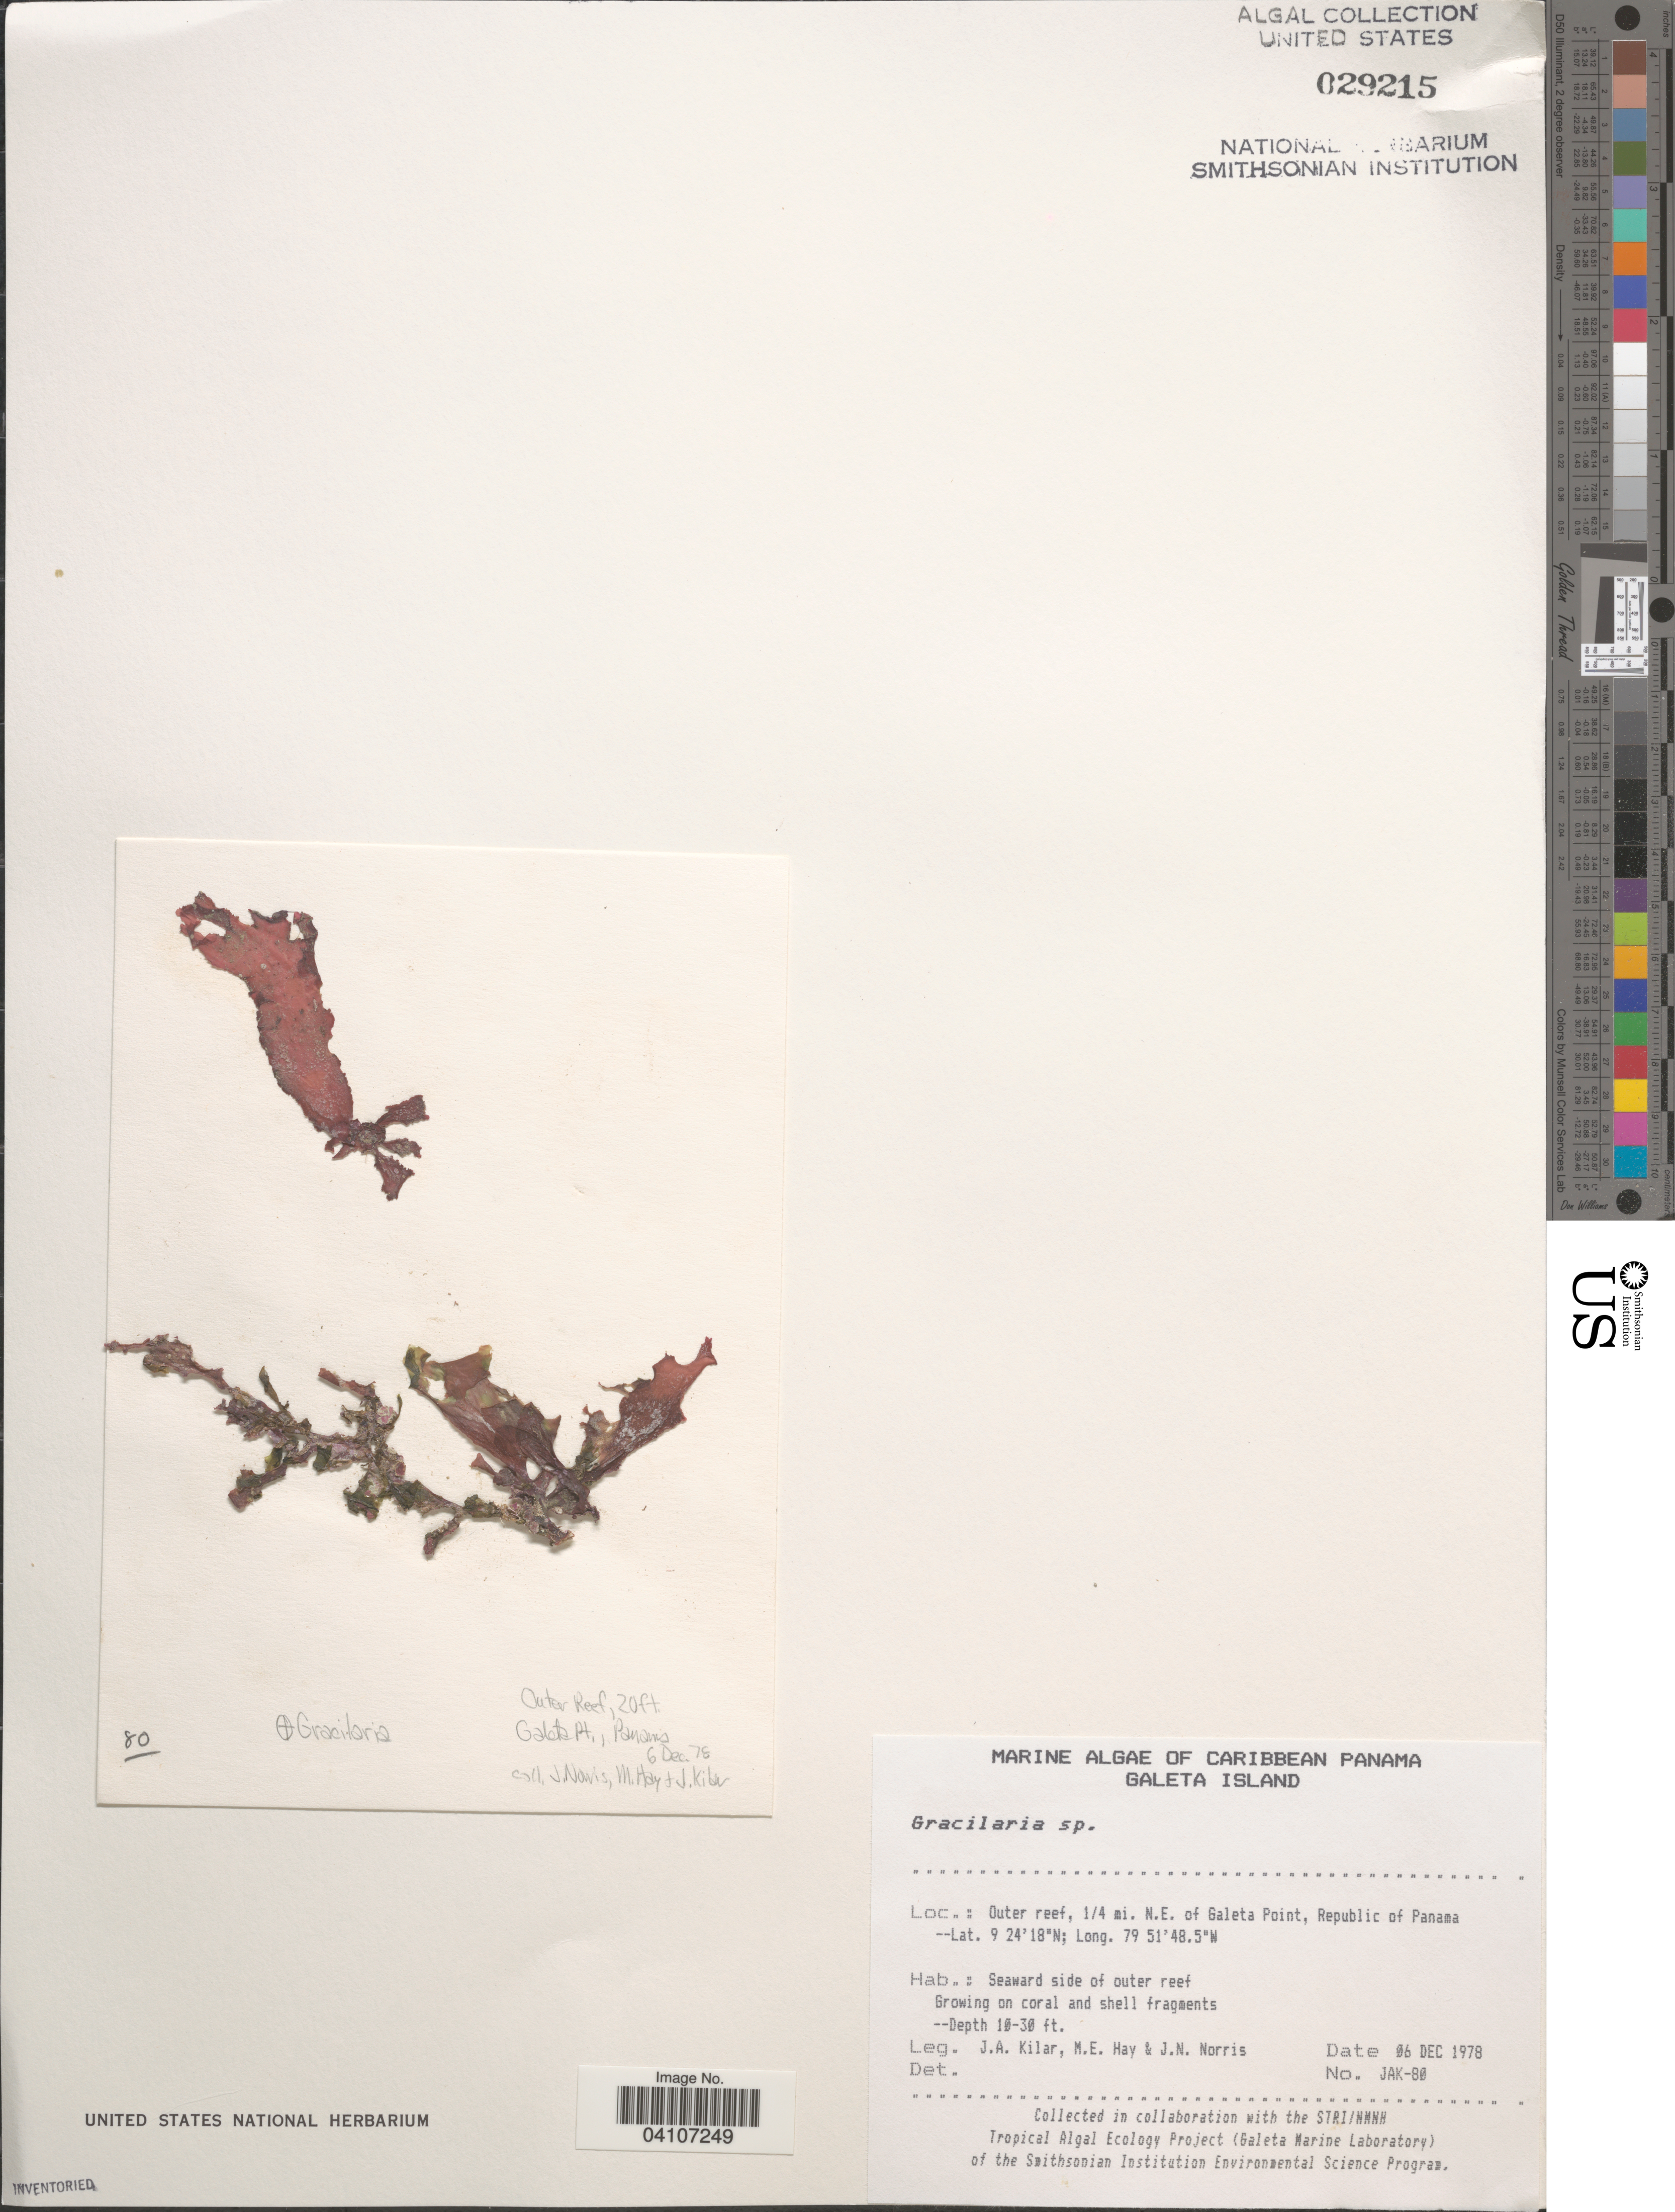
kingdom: Plantae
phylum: Rhodophyta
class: Florideophyceae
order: Gracilariales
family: Gracilariaceae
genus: Gracilaria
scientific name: Gracilaria sp.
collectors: J. A. Kilar, M. E. Hay & J. Norris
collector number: JAK-80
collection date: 1978-12-06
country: Panama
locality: Caribbean Panama. Galeta Island. Outer reef, 1/4 mi. N.E. of Galeta Point, Republic of Panama. Seaward side of outer reef.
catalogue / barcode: US 29215